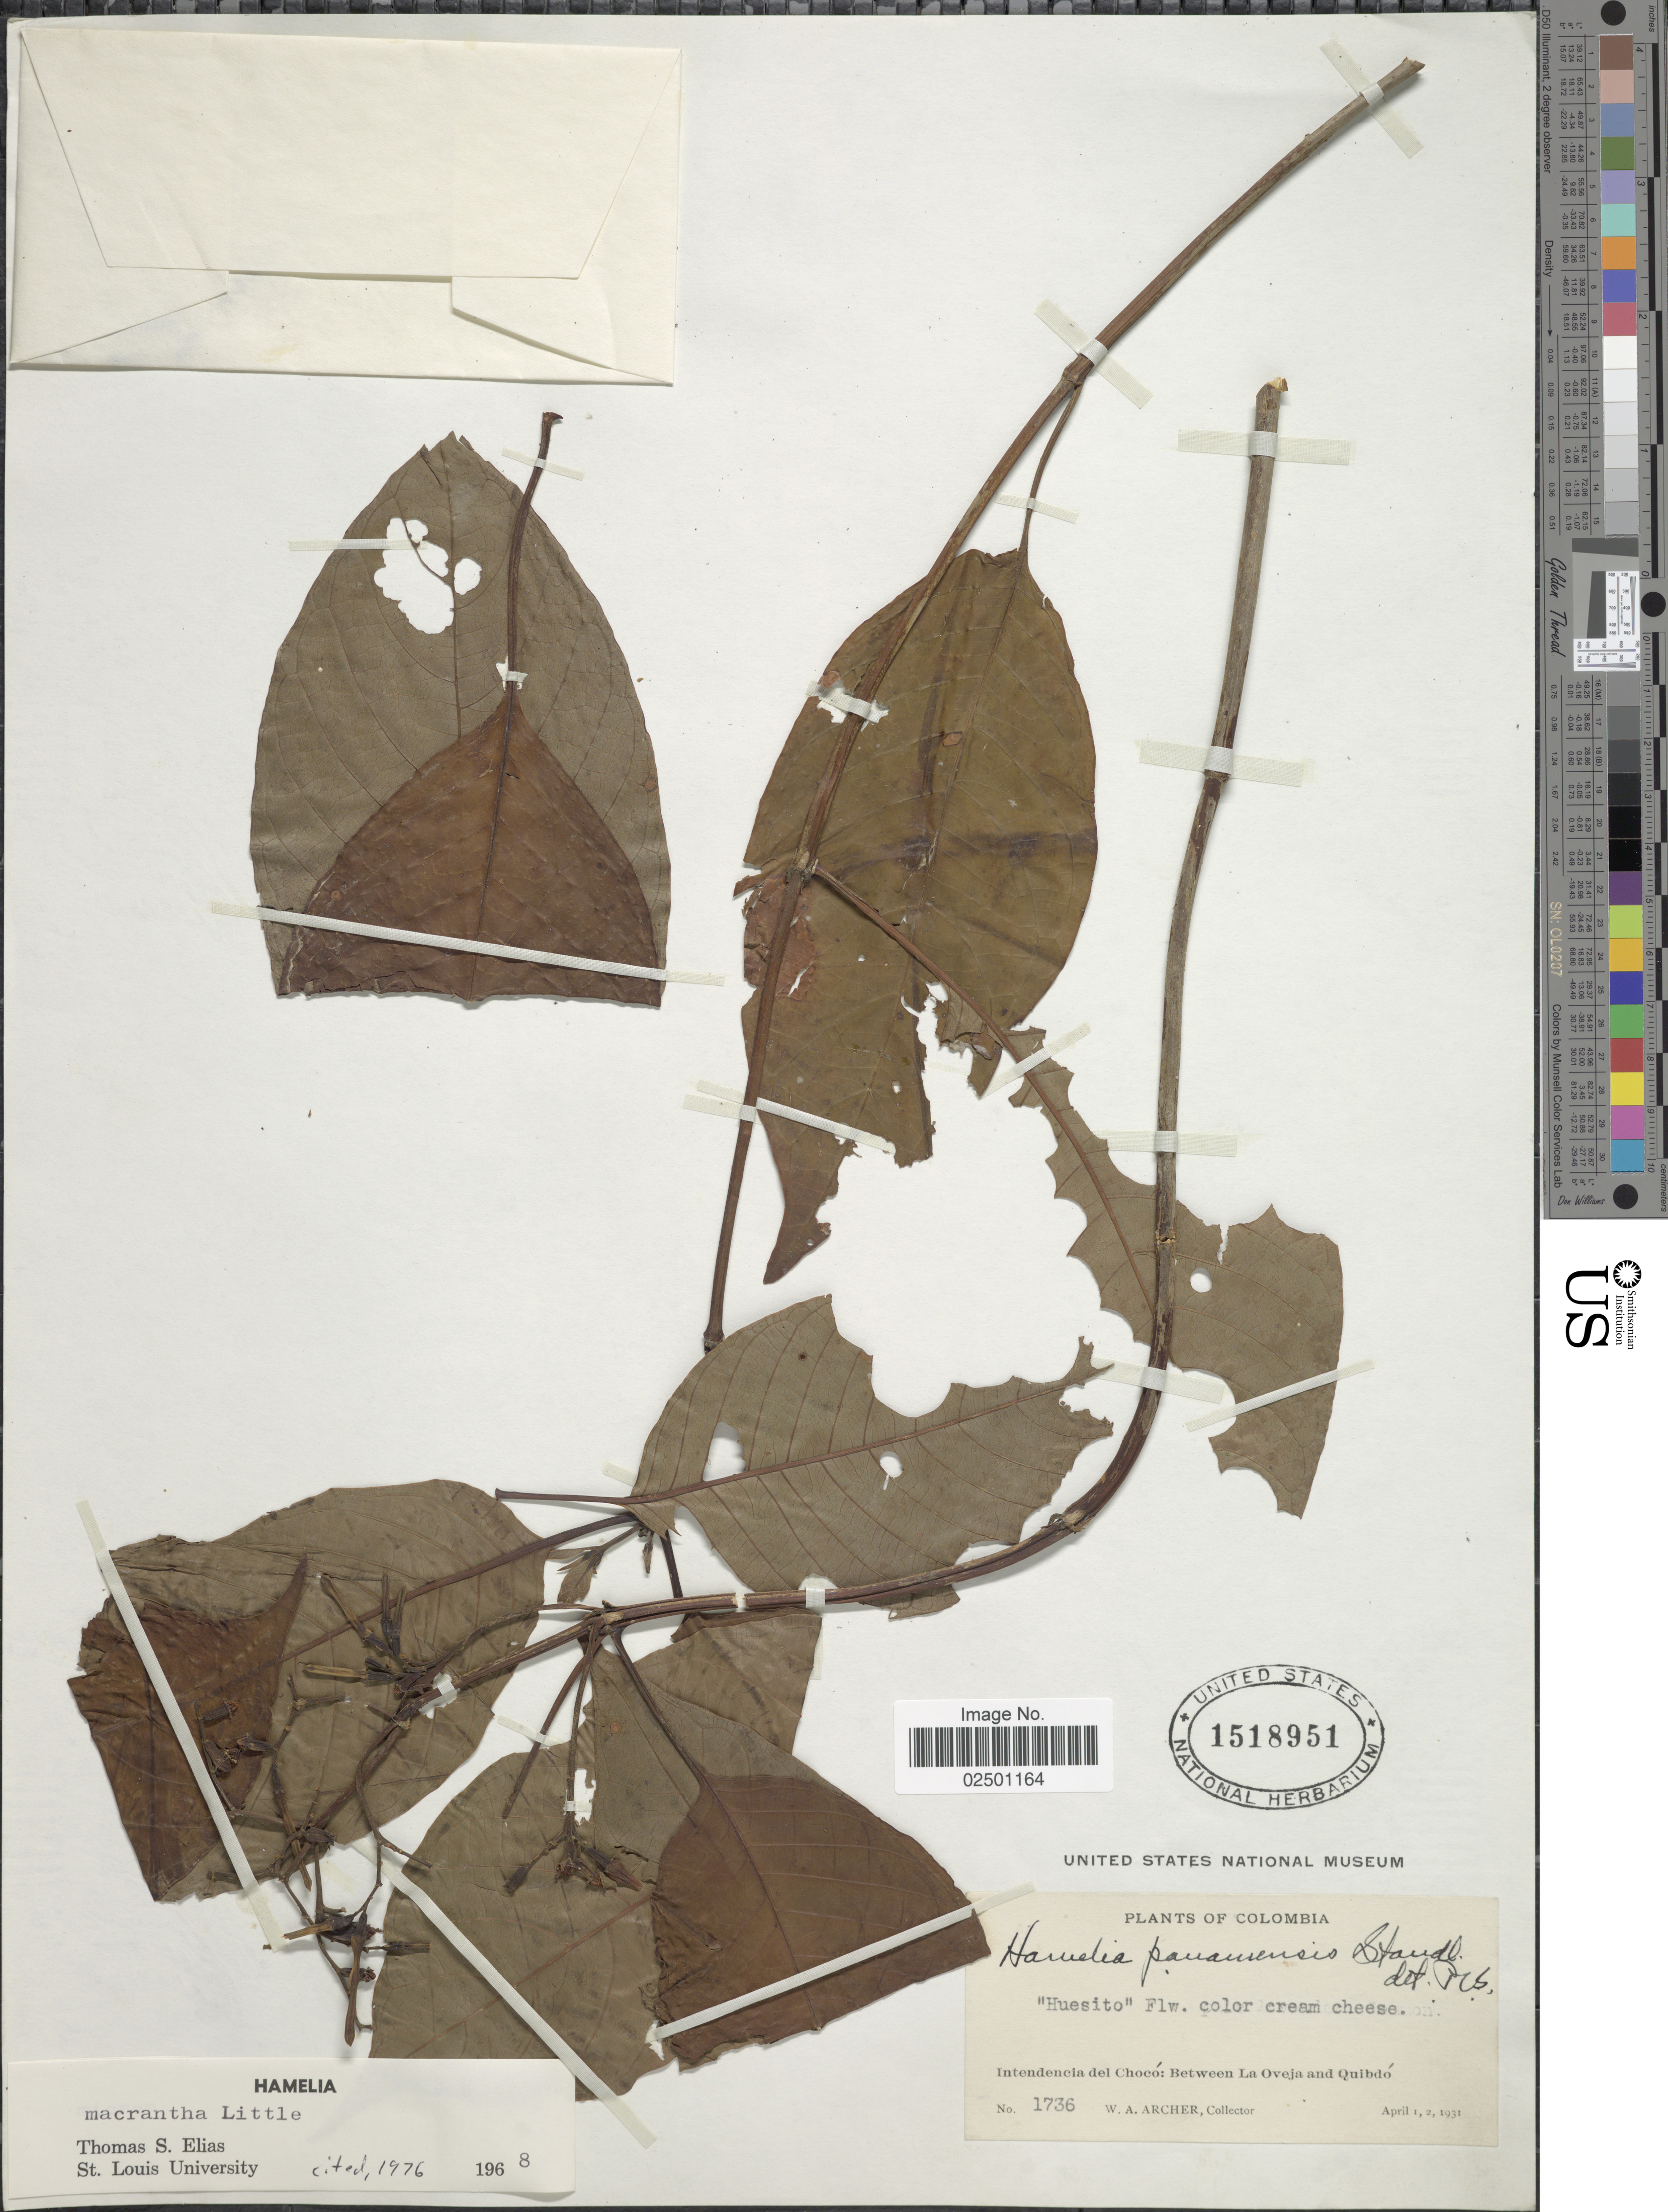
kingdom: Plantae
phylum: Tracheophyta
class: Magnoliopsida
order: Gentianales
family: Rubiaceae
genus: Hamelia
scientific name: Hamelia macrantha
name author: Little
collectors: W. A. Archer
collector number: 1736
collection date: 1931-04-01/1931-04-02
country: Colombia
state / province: Chocó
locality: Intendencia del Choco: Between La Oveja and Quibdo.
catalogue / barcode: US 1518951